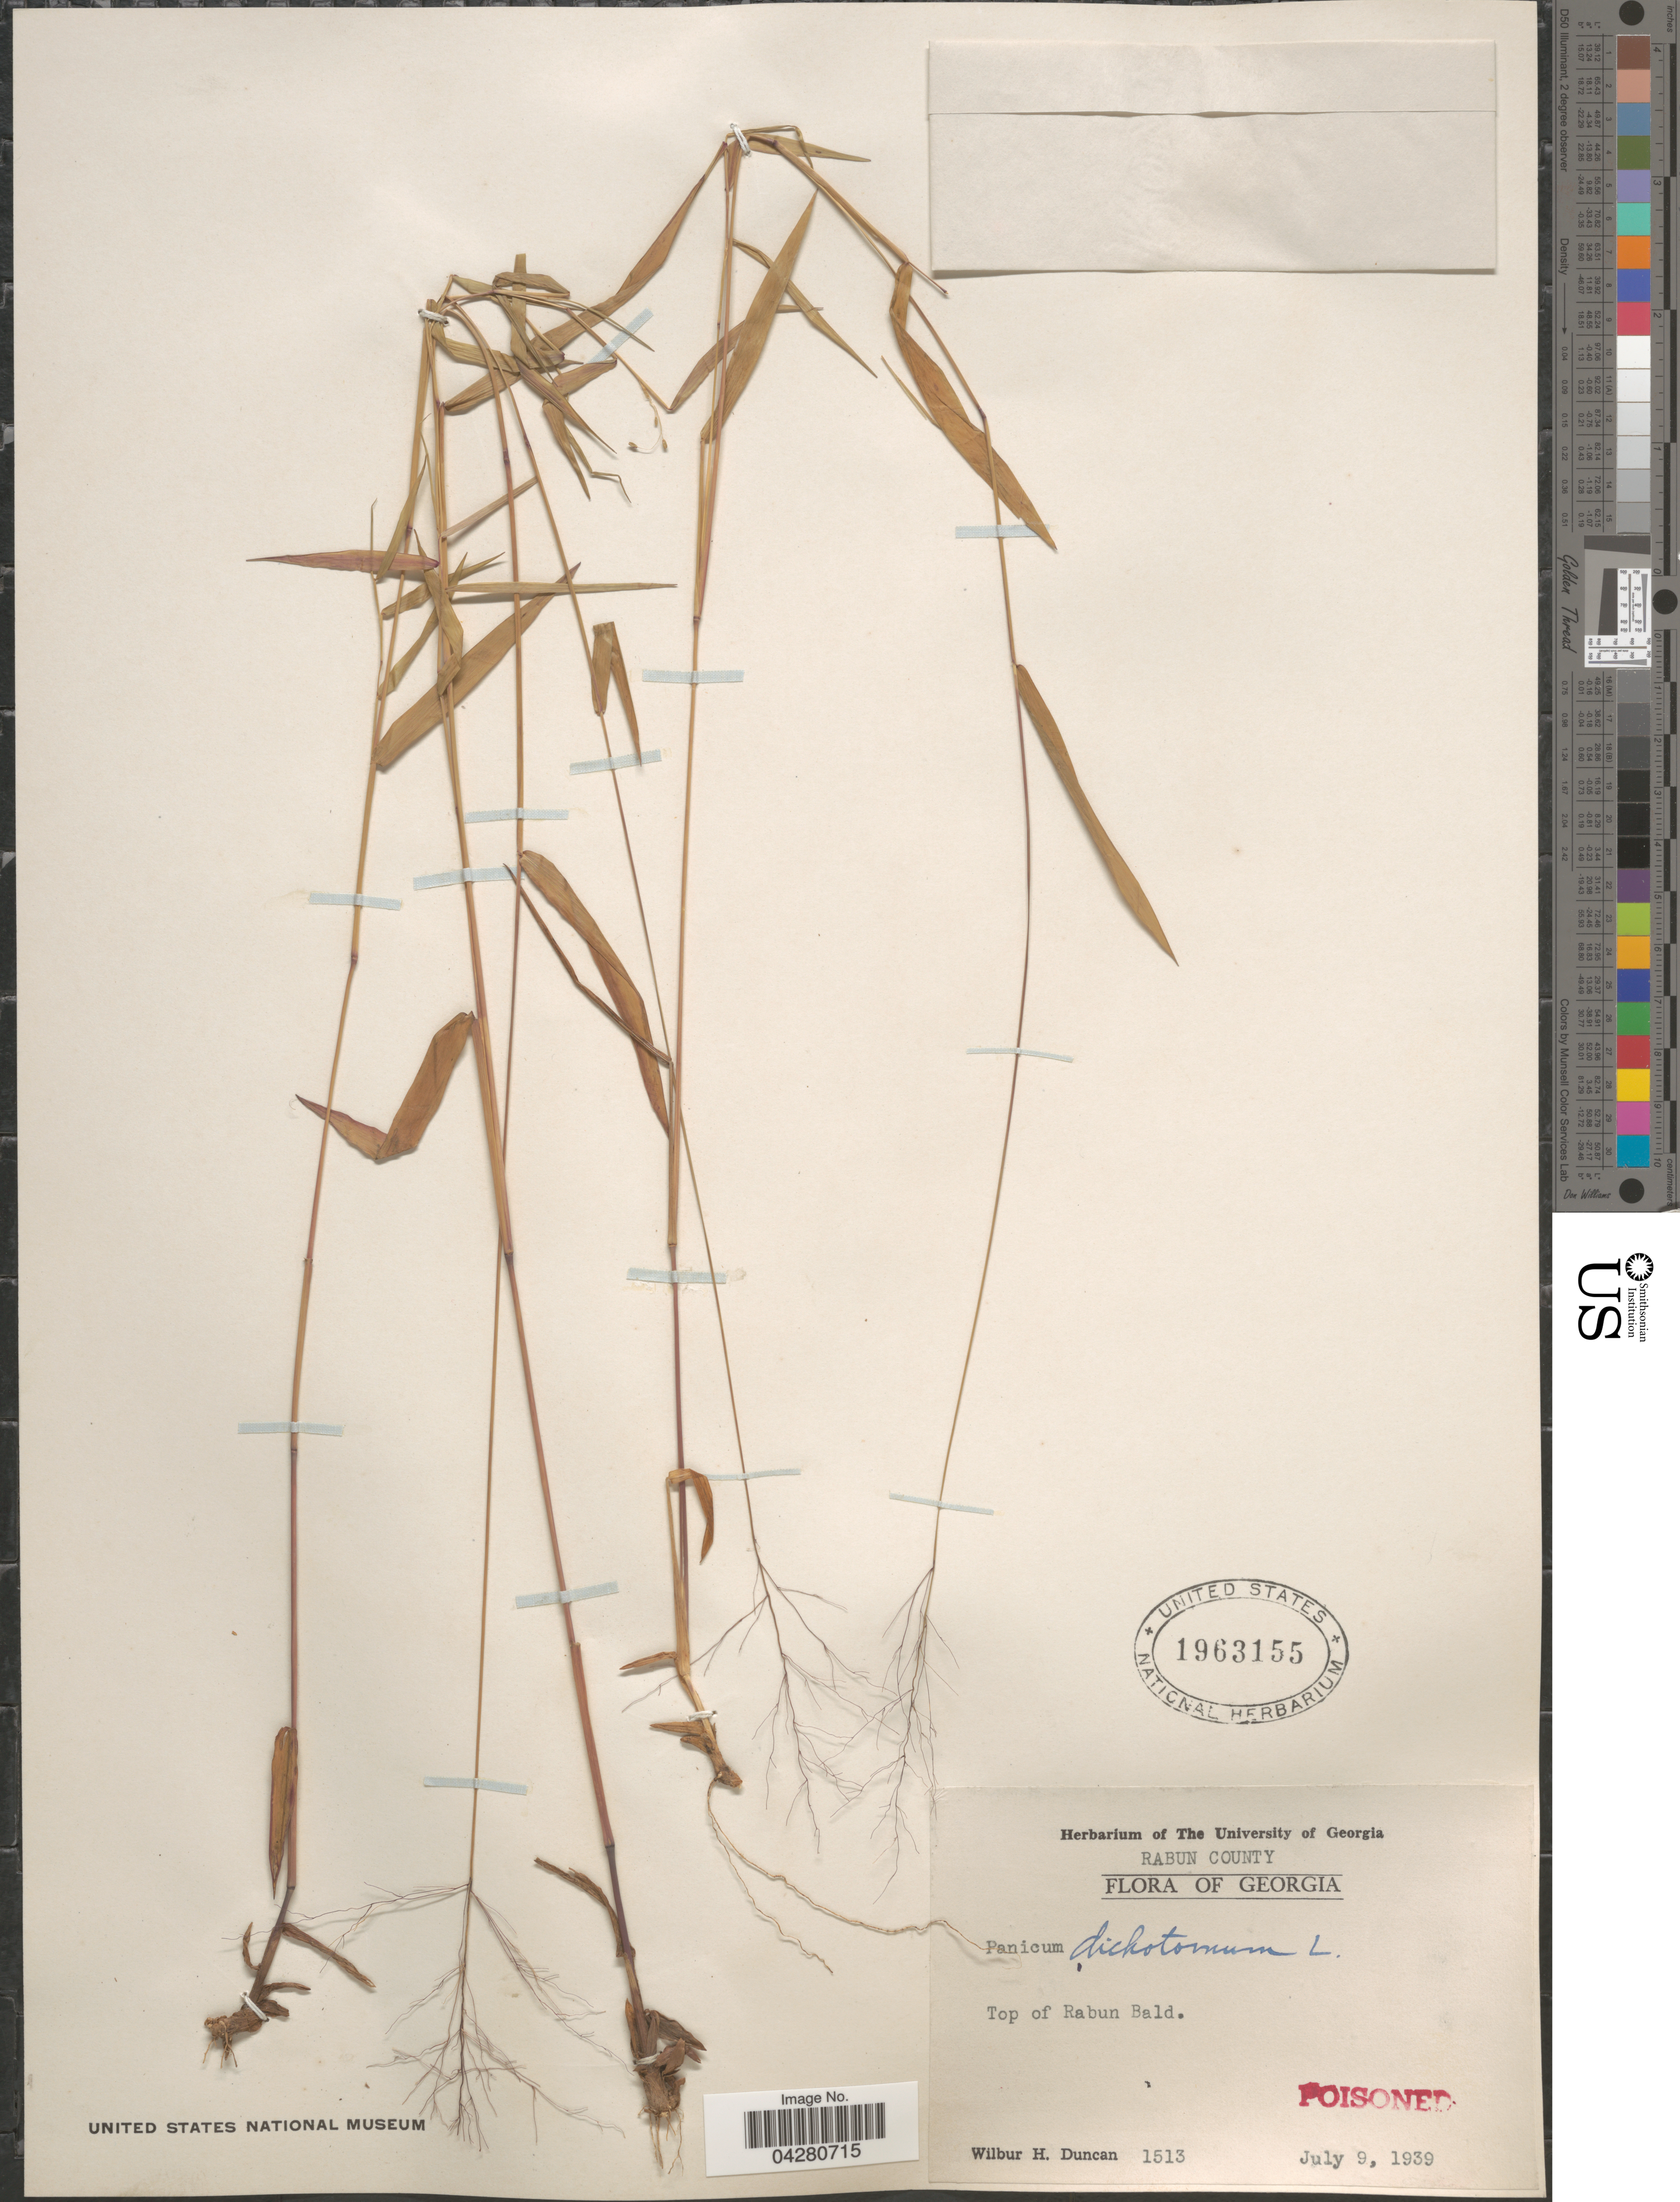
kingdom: Plantae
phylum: Tracheophyta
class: Liliopsida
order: Poales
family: Poaceae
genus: Dichanthelium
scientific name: Dichanthelium dichotomum var. dichotomum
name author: (L.) Gould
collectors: W. H. Duncan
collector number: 1513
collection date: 1939-07-09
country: United States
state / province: Georgia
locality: Rabun County. Top of Rabun Bald.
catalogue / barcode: US 1963155